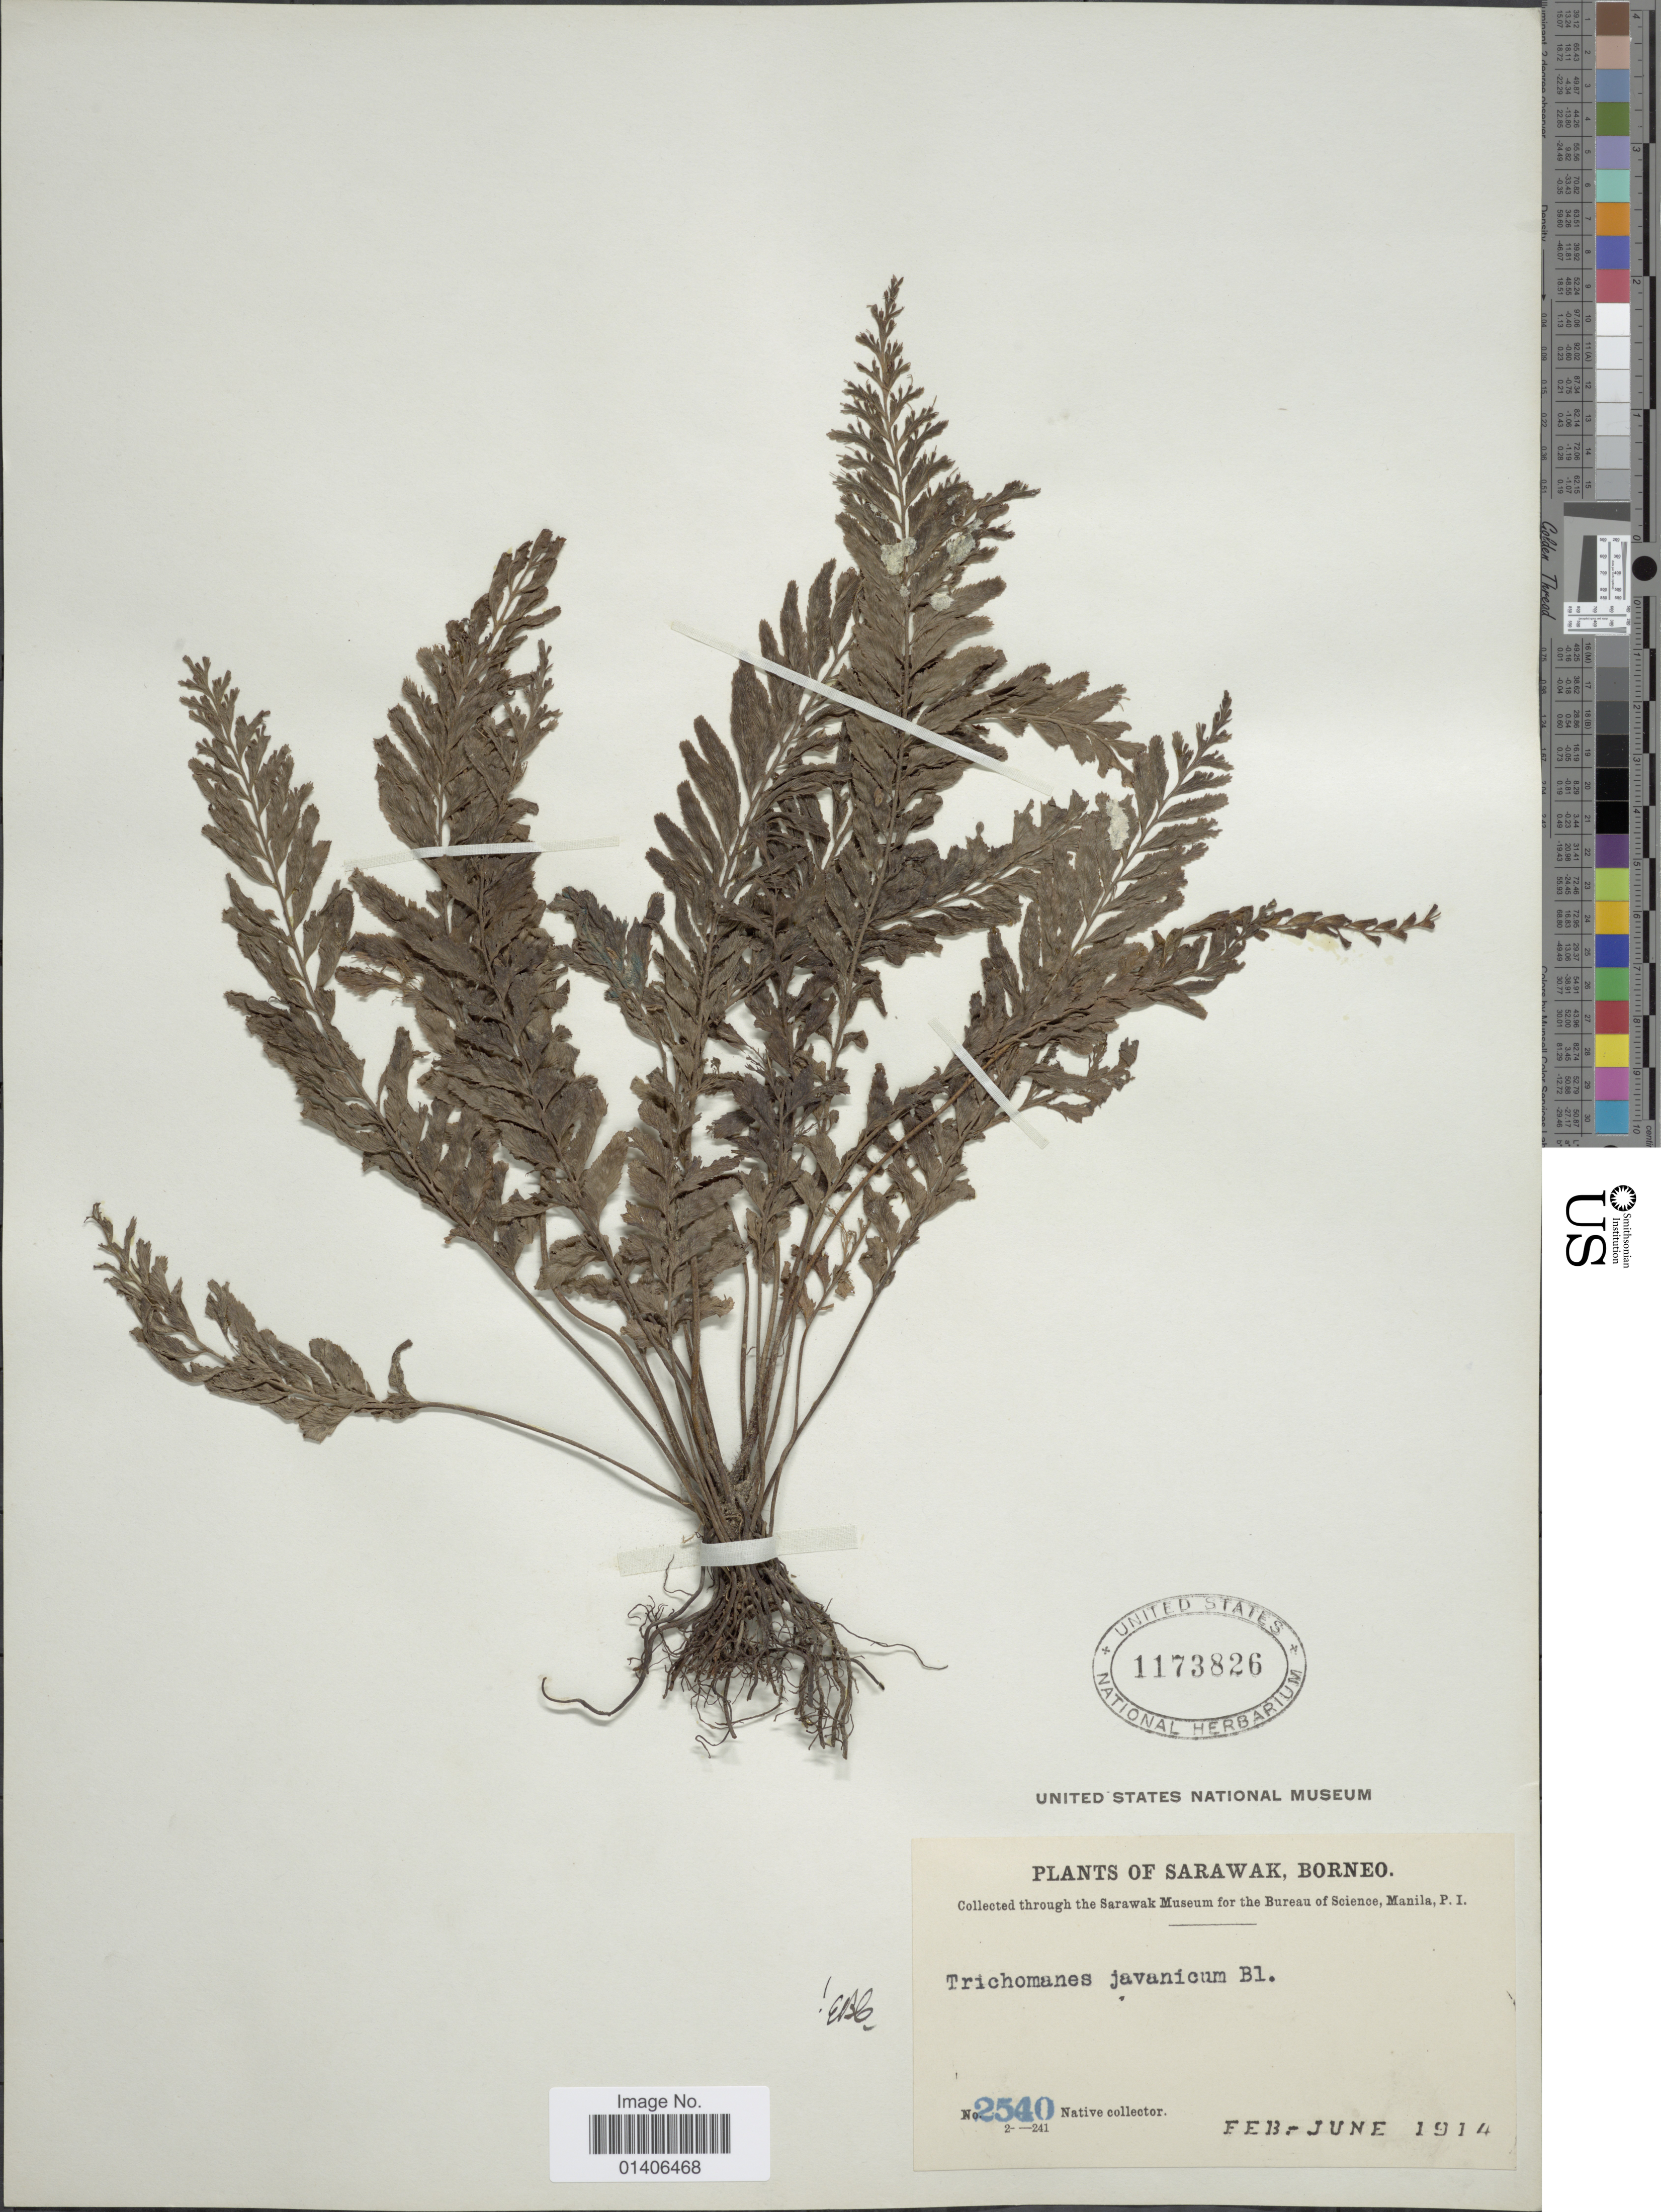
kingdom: Plantae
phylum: Tracheophyta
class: Polypodiopsida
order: Hymenophyllales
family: Hymenophyllaceae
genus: Cephalomanes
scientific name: Cephalomanes javanicum var. javanicum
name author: C. Presl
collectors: Native collector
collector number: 2540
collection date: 1914-02/1914-06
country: Malaysia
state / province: Sarawak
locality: Borneo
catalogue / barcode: US 1173826